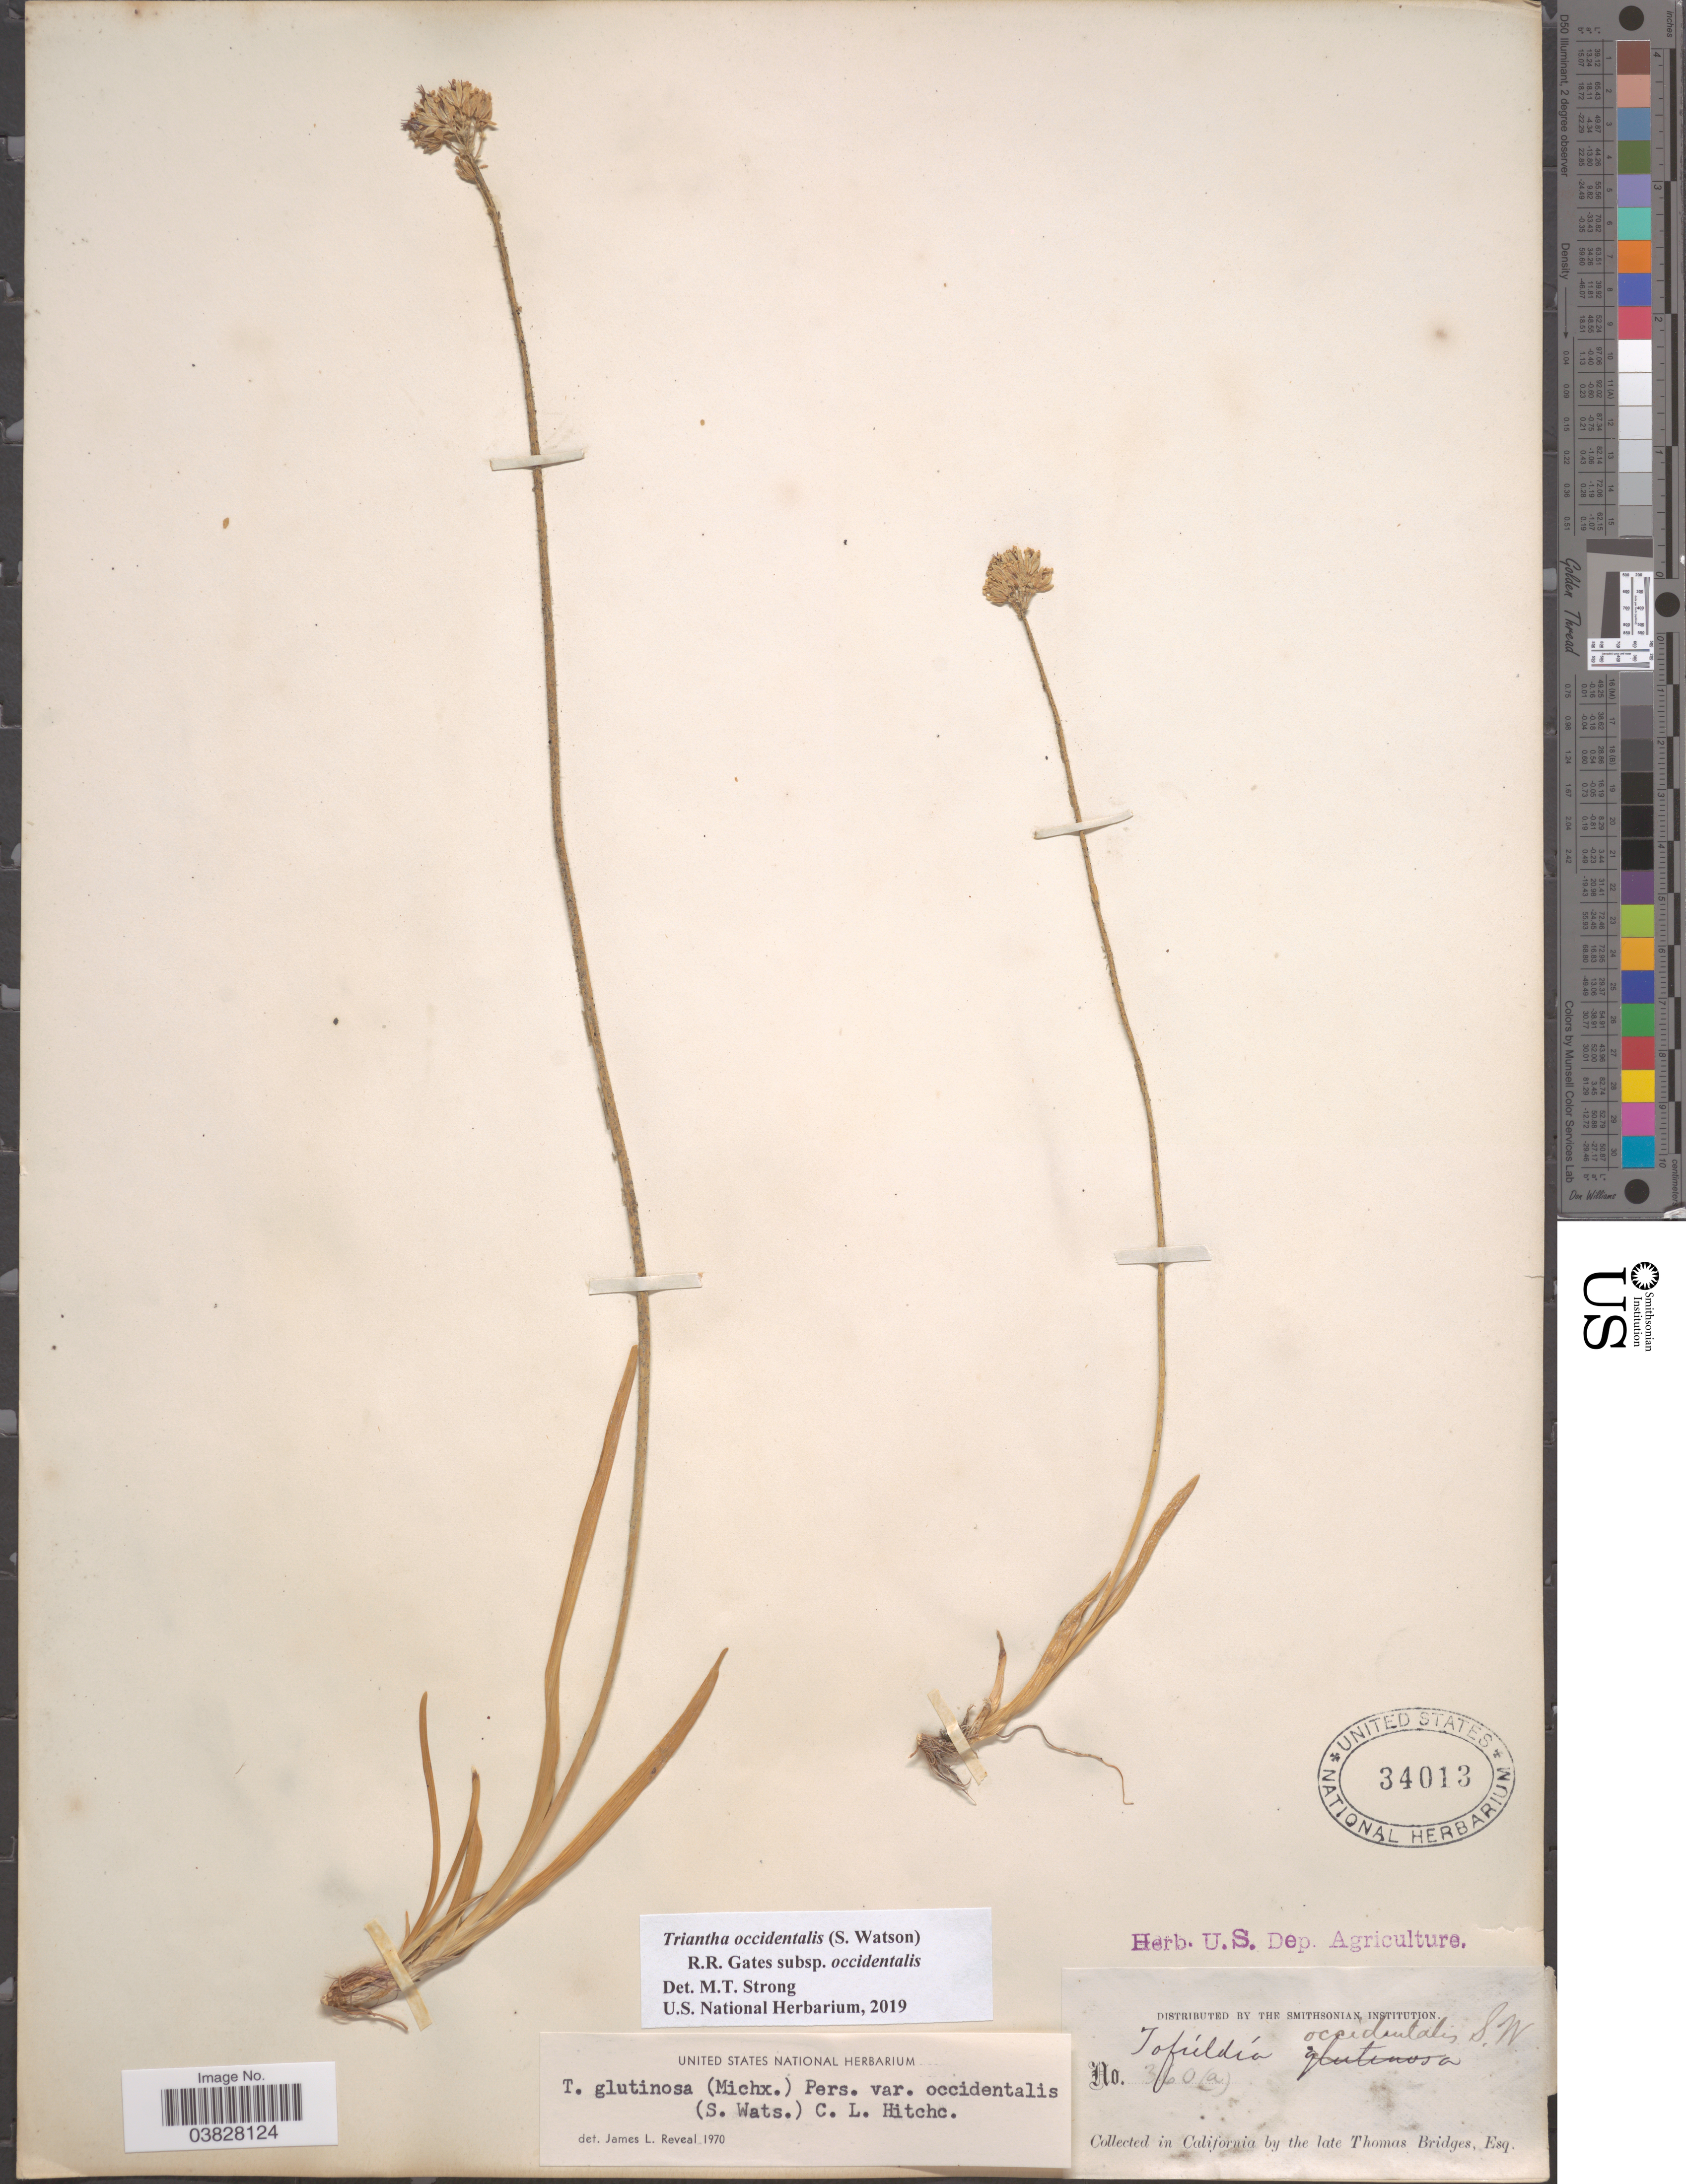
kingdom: Plantae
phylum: Tracheophyta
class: Liliopsida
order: Alismatales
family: Tofieldiaceae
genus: Triantha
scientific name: Triantha occidentalis subsp. occidentalis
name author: (S. Watson) R.R. Gates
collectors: T. Bridges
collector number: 360 (a)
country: United States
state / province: California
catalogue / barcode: US 34013